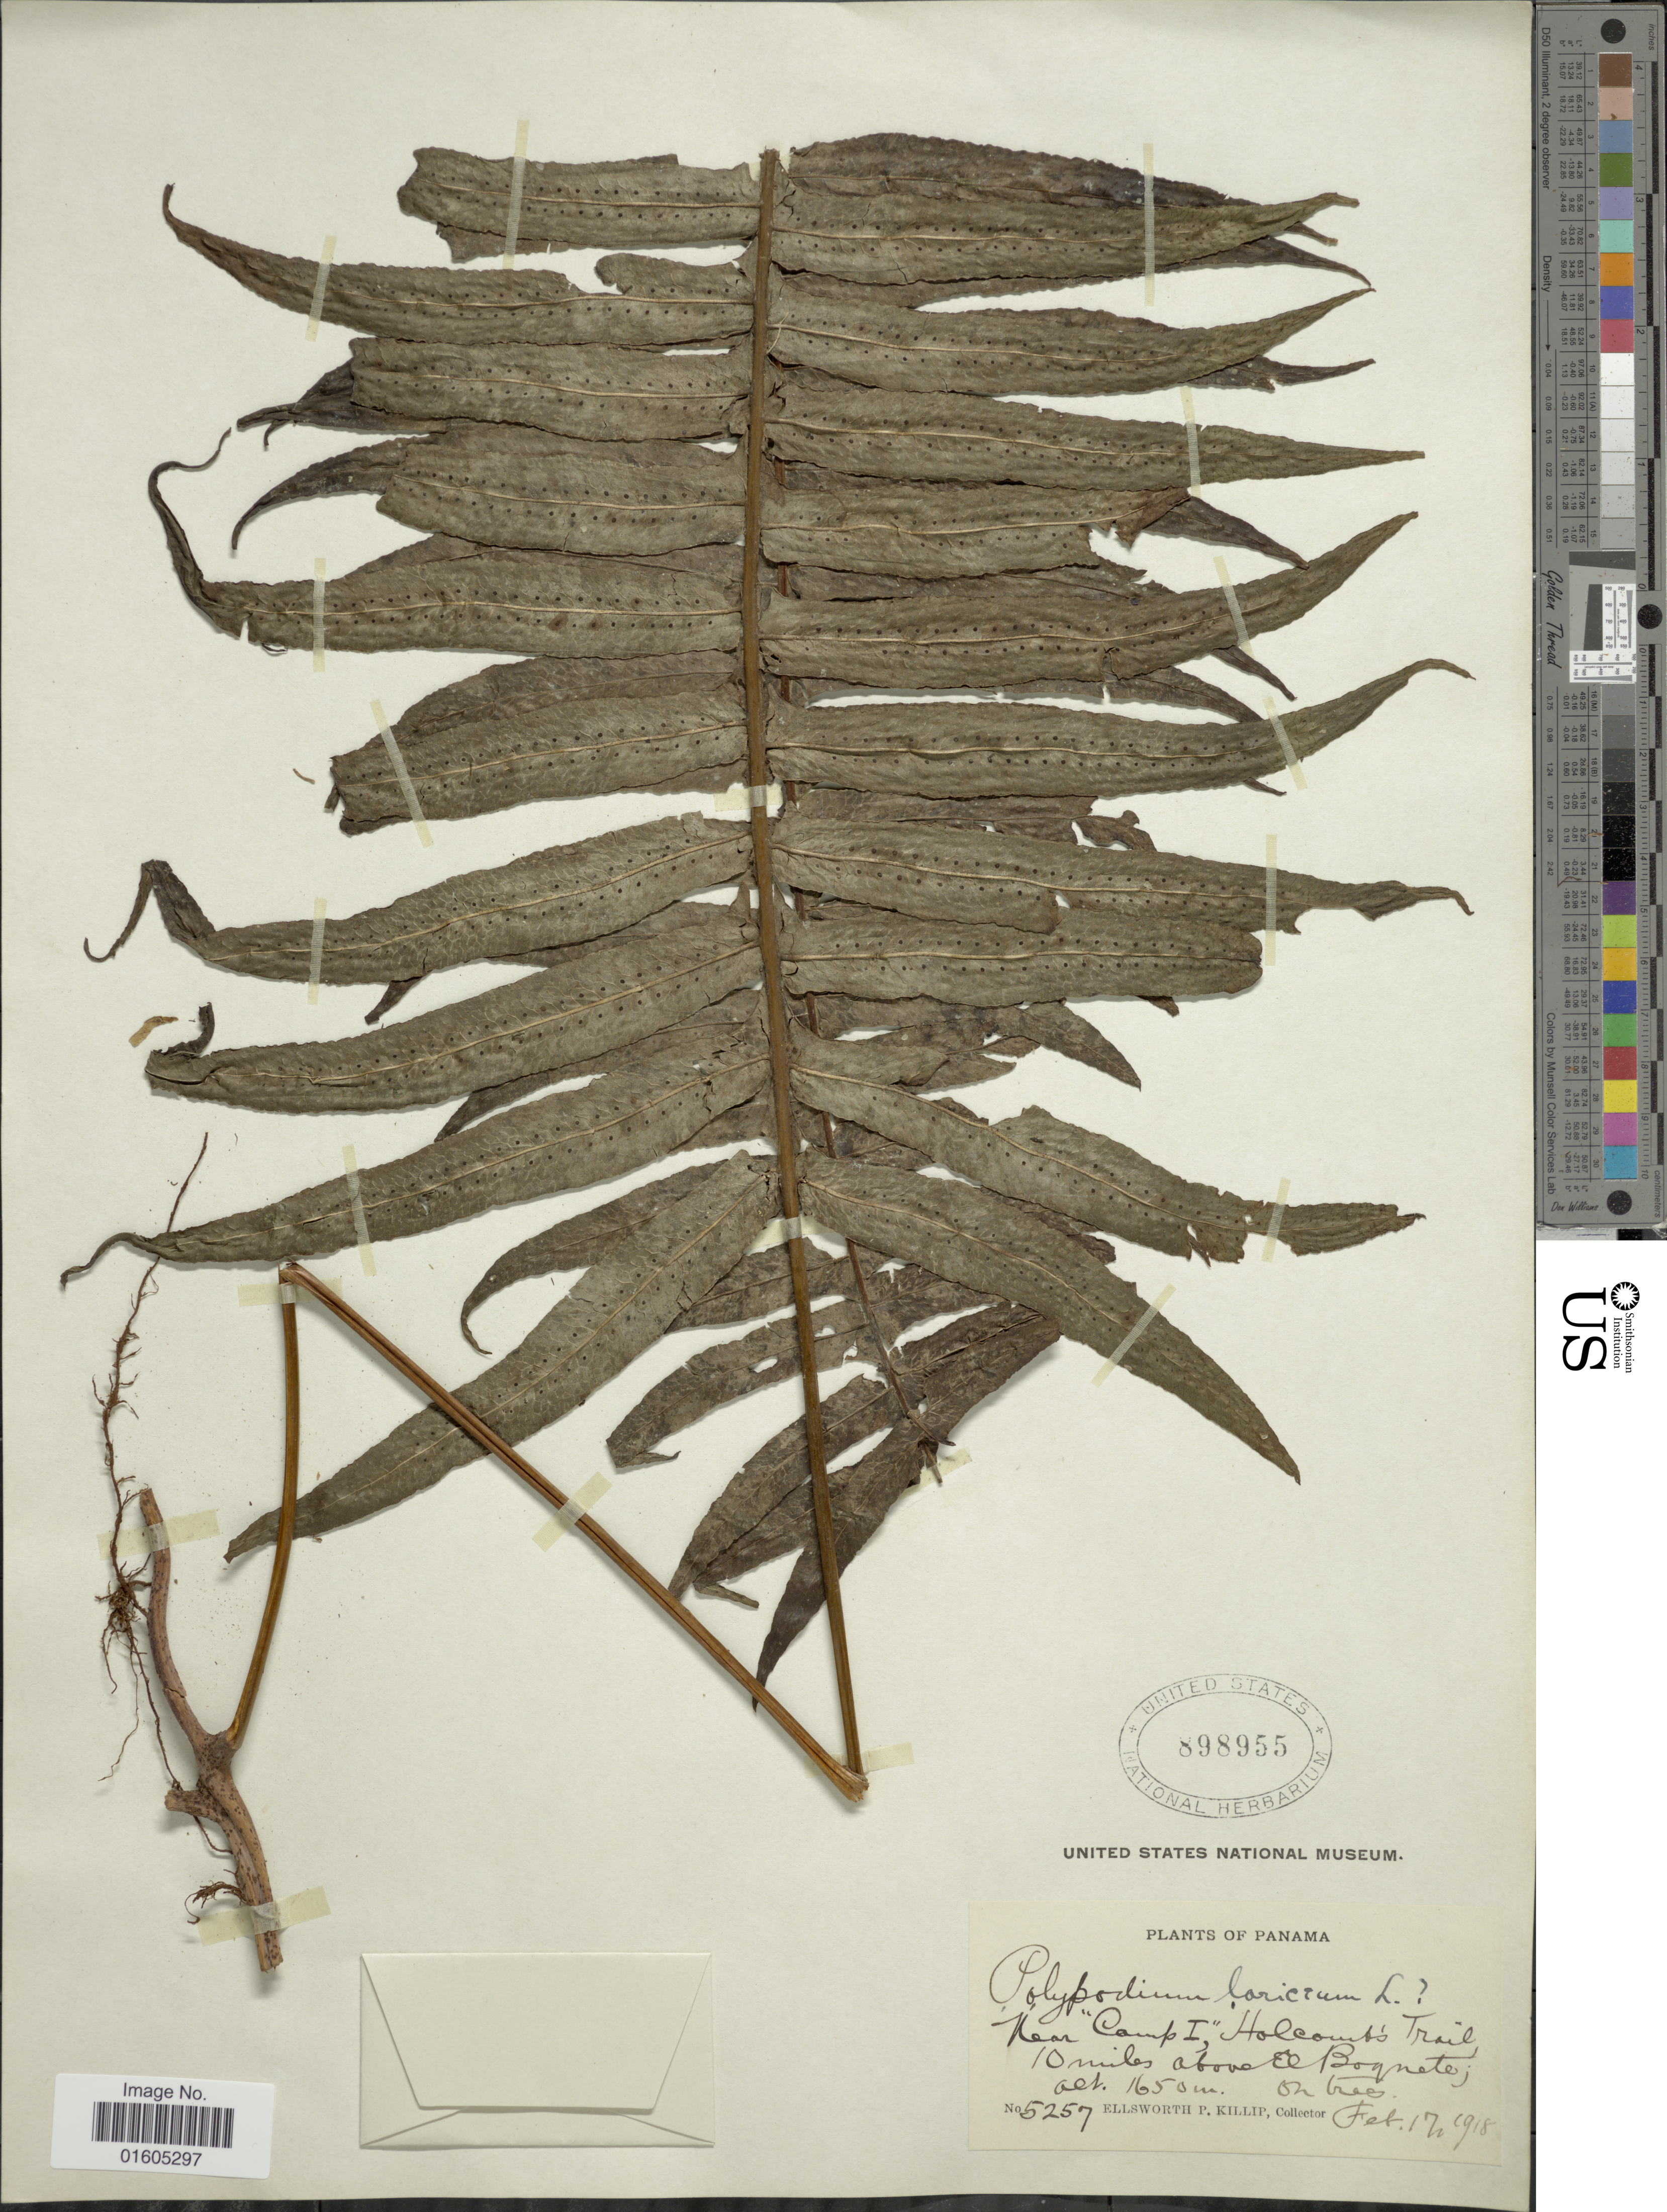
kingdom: Plantae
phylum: Tracheophyta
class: Polypodiopsida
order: Polypodiales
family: Polypodiaceae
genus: Serpocaulon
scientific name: Serpocaulon loriceum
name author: (L.) A.R. Sm.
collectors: E. P. Killip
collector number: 5257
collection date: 1918-02-17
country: Panama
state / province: Panamá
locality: Near 'Camp I, Holcomb's Trail, 10 miles above El Boquete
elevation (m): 1650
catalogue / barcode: US 898955